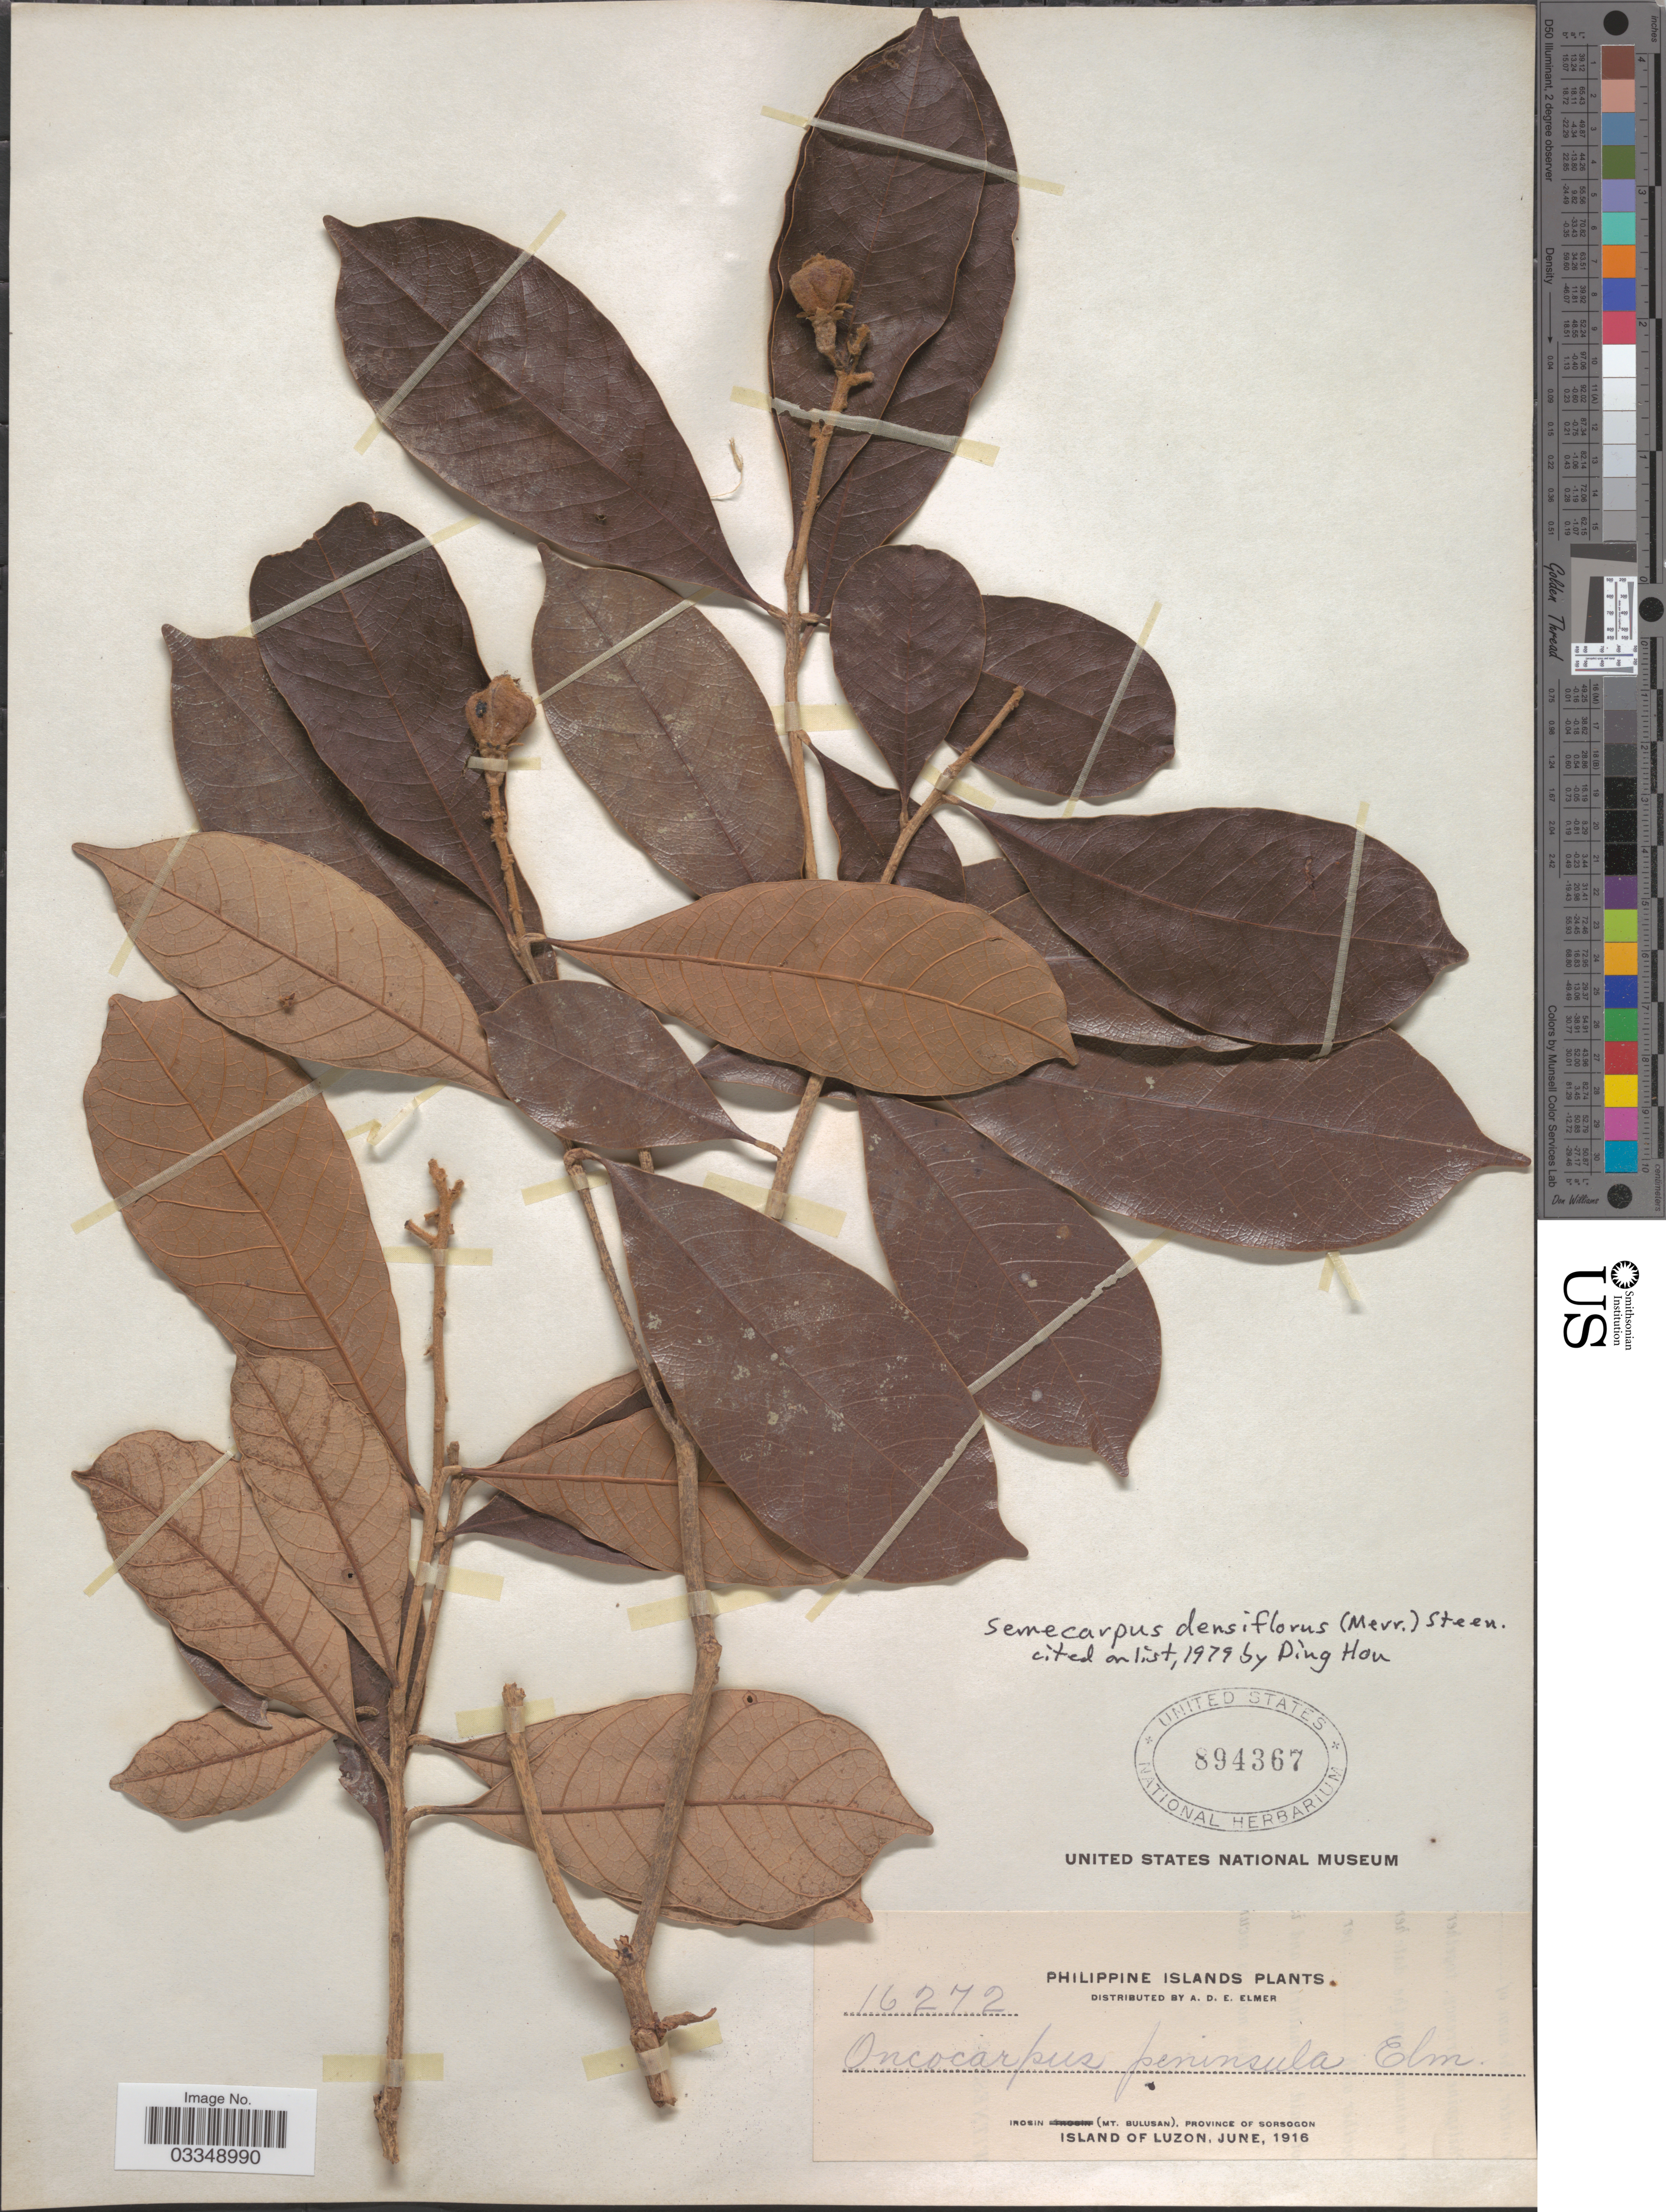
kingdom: Plantae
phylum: Tracheophyta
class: Magnoliopsida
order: Sapindales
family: Anacardiaceae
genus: Semecarpus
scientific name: Semecarpus densiflorus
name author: (Merr.) Steenis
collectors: A. D. E. Elmer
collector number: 16272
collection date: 1916-06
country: Philippines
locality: Philippine Islands. Irosin (Mt. Bulusan), Province of Sorsogon. Island of Luzon.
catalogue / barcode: US 894367